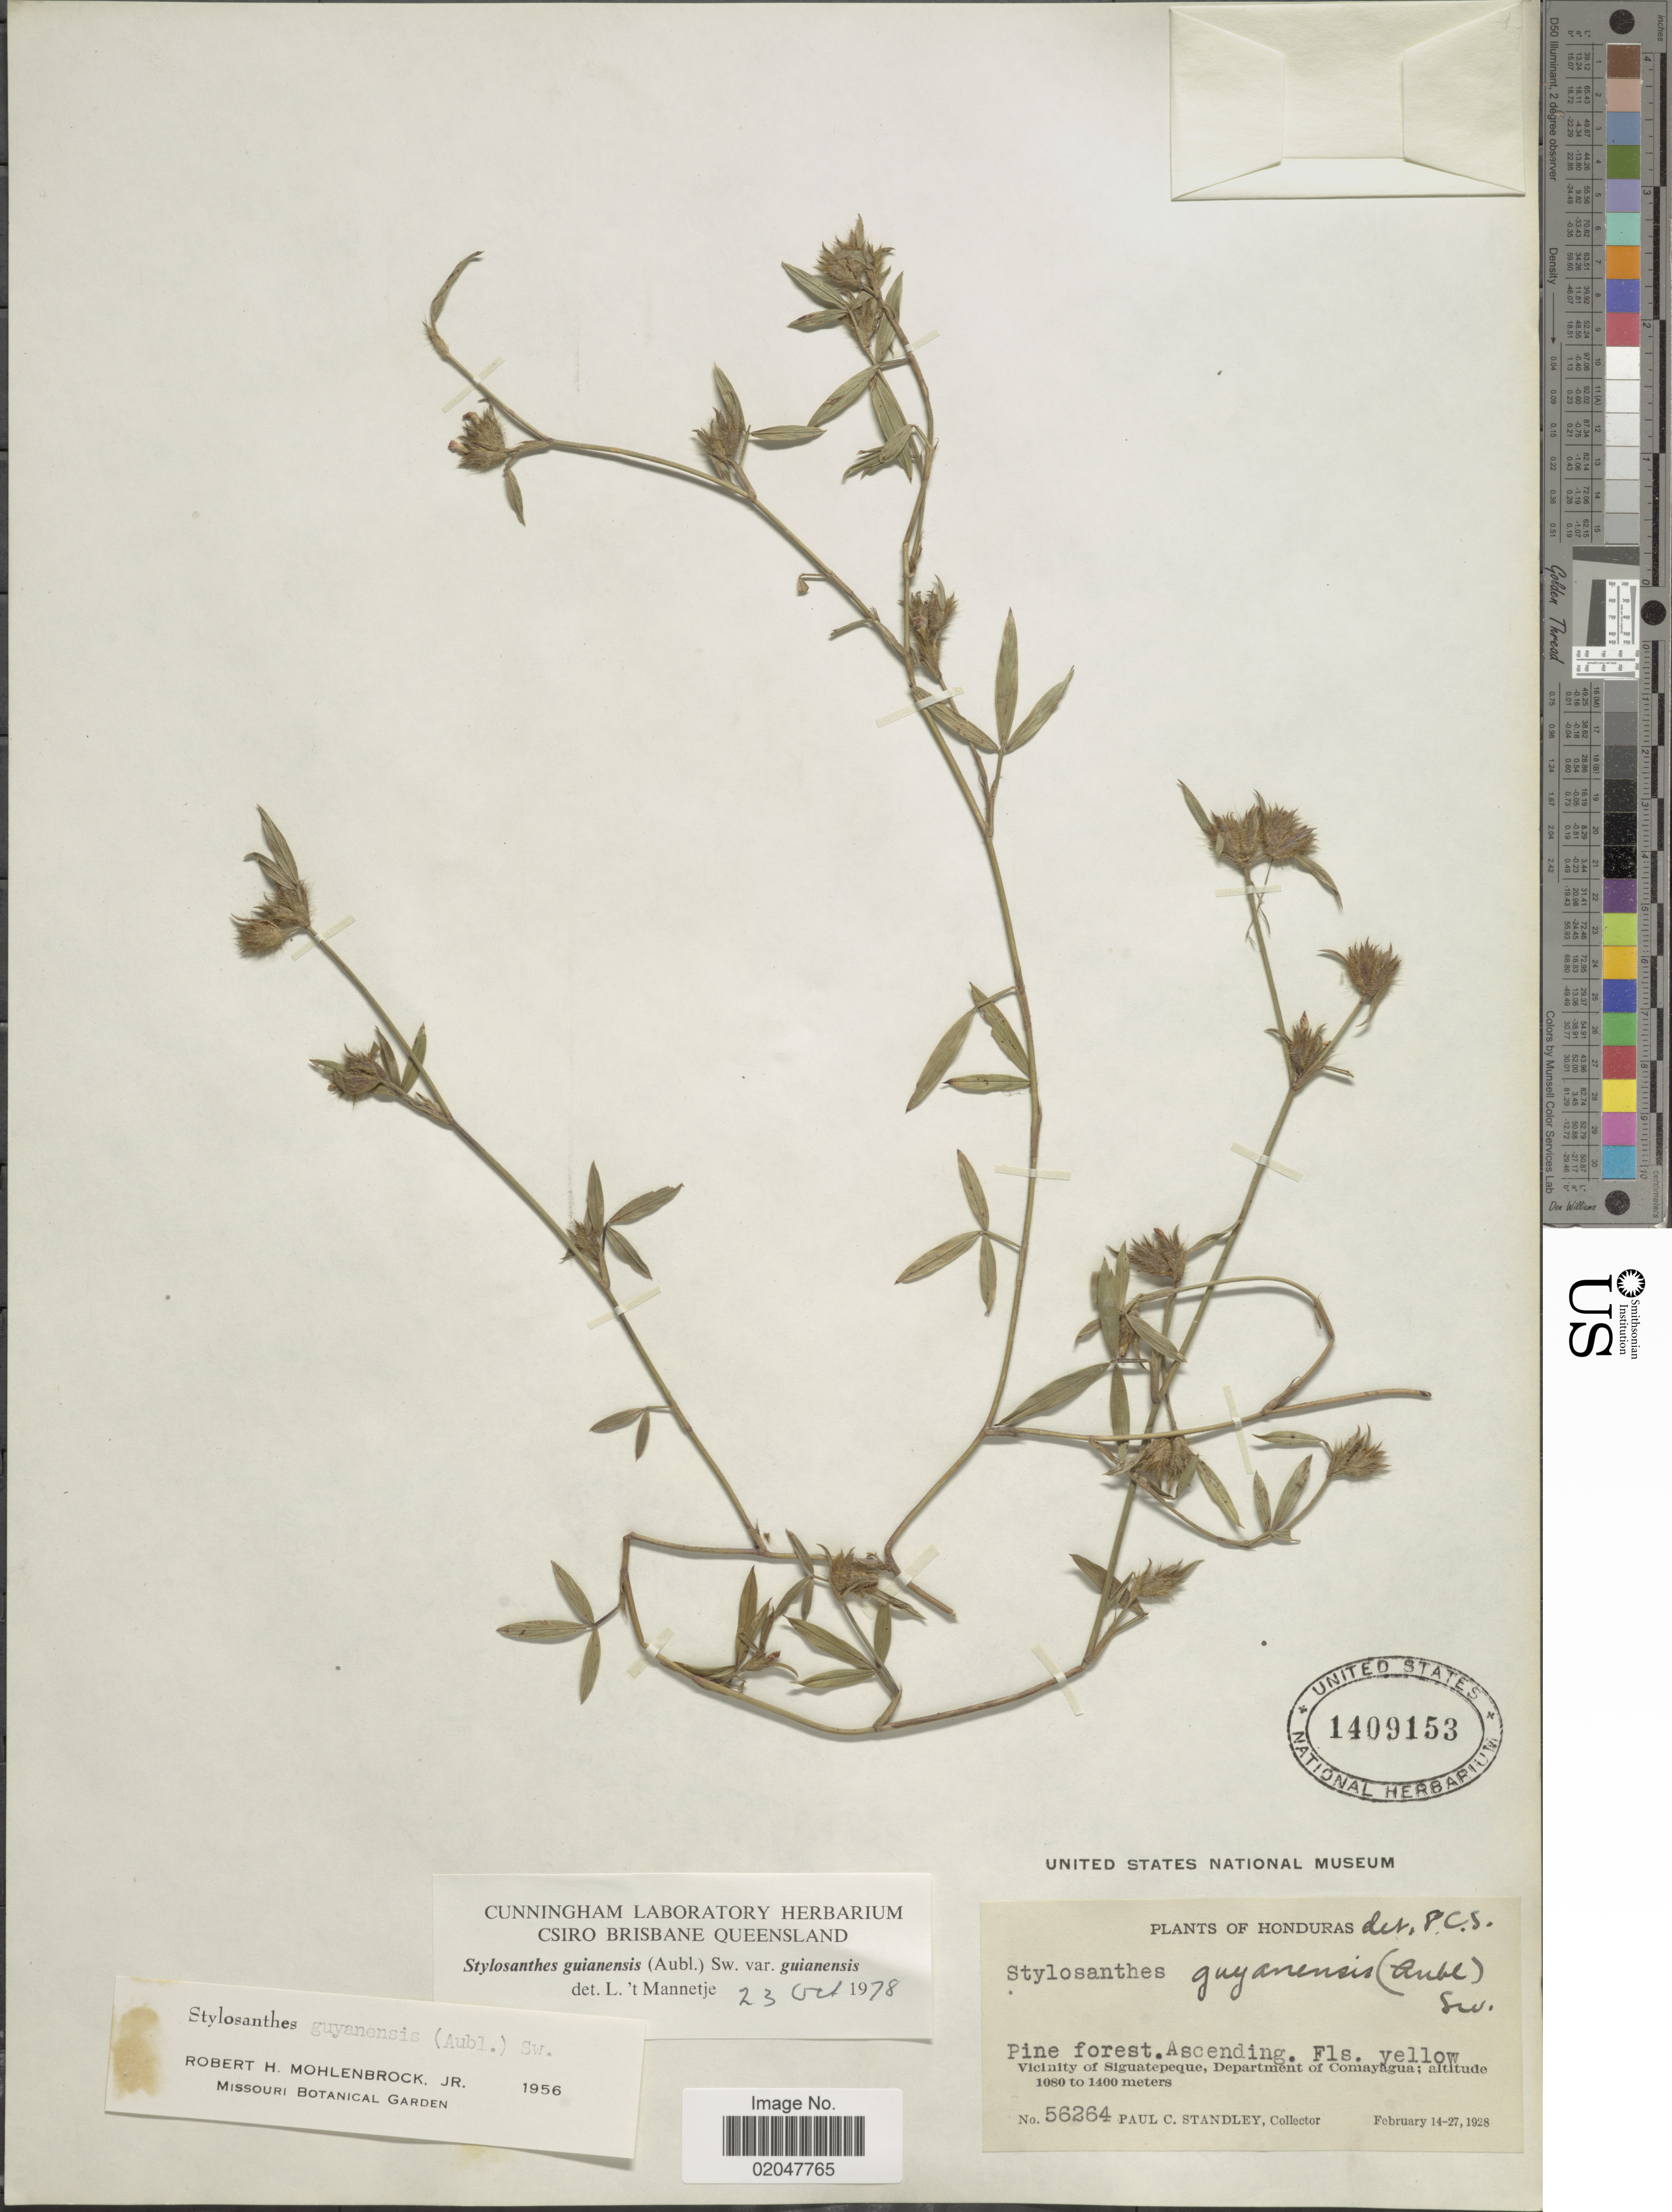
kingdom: Plantae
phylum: Tracheophyta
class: Magnoliopsida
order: Fabales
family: Fabaceae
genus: Stylosanthes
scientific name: Stylosanthes guianensis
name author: (Aubl.) Sw.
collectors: P. C. Standley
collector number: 56264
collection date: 1928-02-14/1928-02-27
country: Honduras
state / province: Comayagua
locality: Vicinity of Siguatepeque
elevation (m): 1080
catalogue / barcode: US 1409153